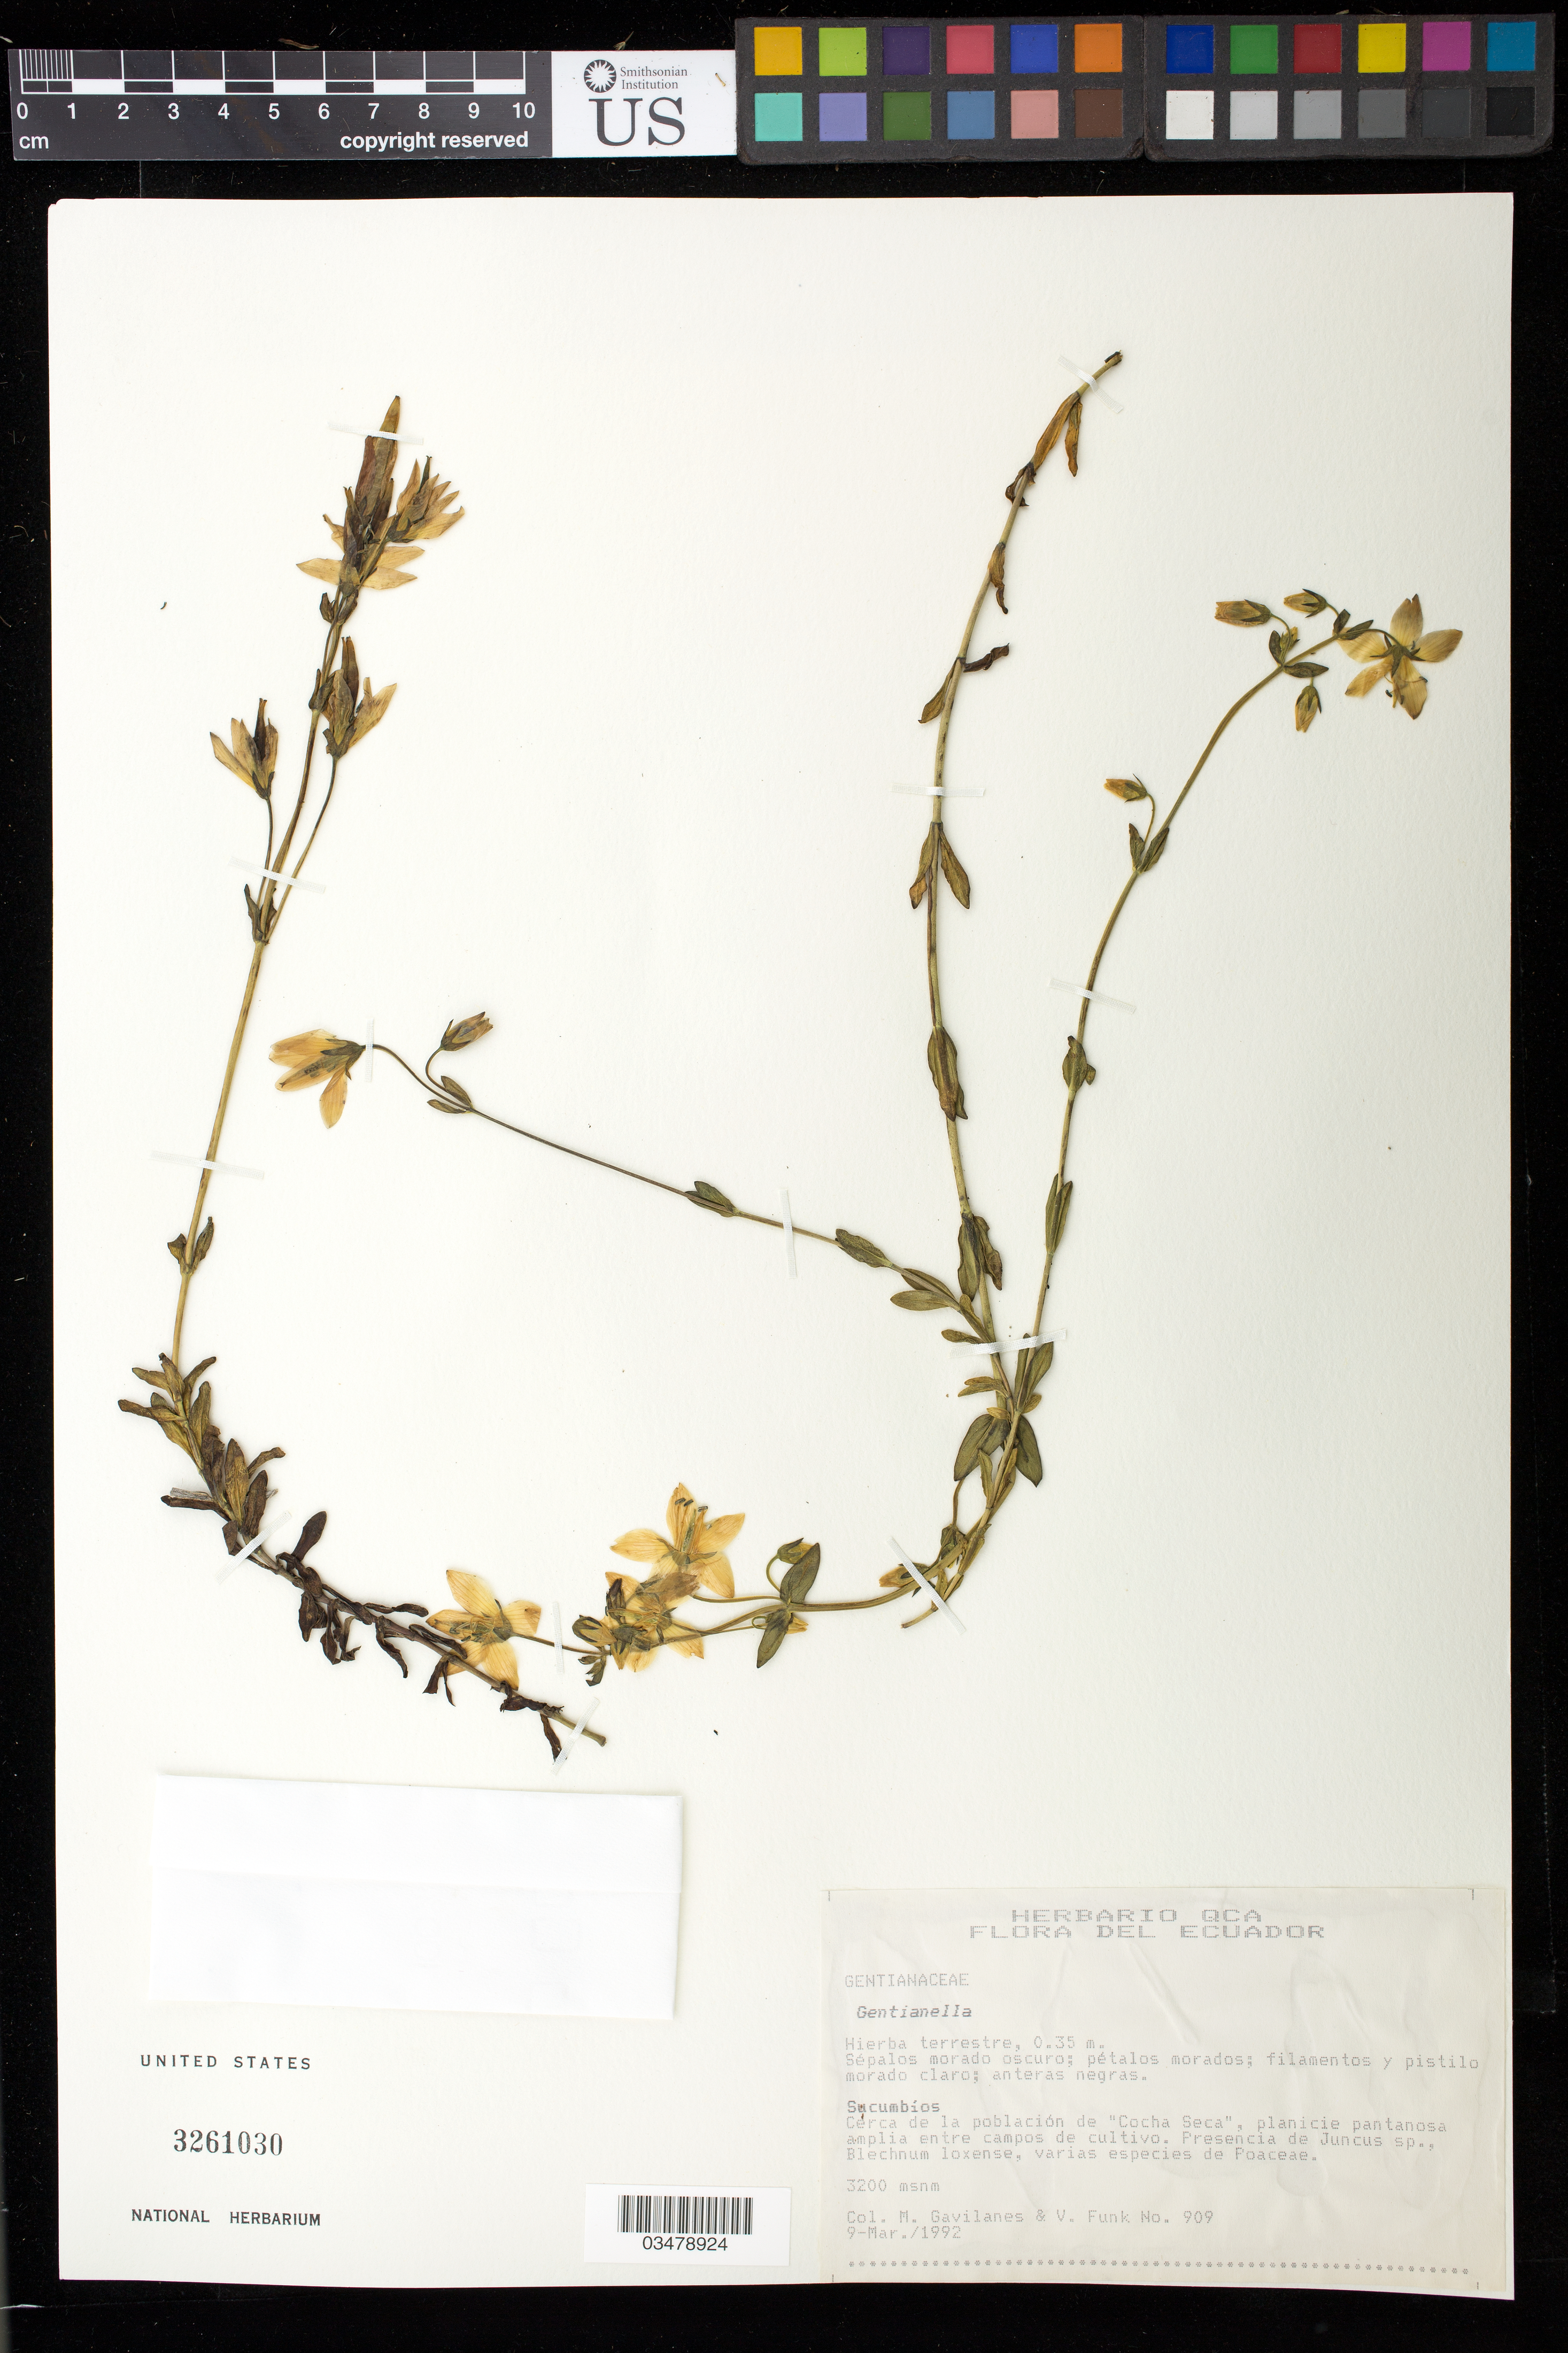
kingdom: Plantae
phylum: Tracheophyta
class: Magnoliopsida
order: Gentianales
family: Gentianaceae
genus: Gentianella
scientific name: Gentianella sp.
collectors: M. Gavilanes & V. Funk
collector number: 909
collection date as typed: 9 Mar 1992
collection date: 1992-03-09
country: Ecuador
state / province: Carchi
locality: Carretera Julio Andrade-El Carmelo, Km 20-23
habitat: bosque mudedo Montano disturbado; cultivos y potreros de pastoreo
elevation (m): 2850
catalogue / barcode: US 3261030